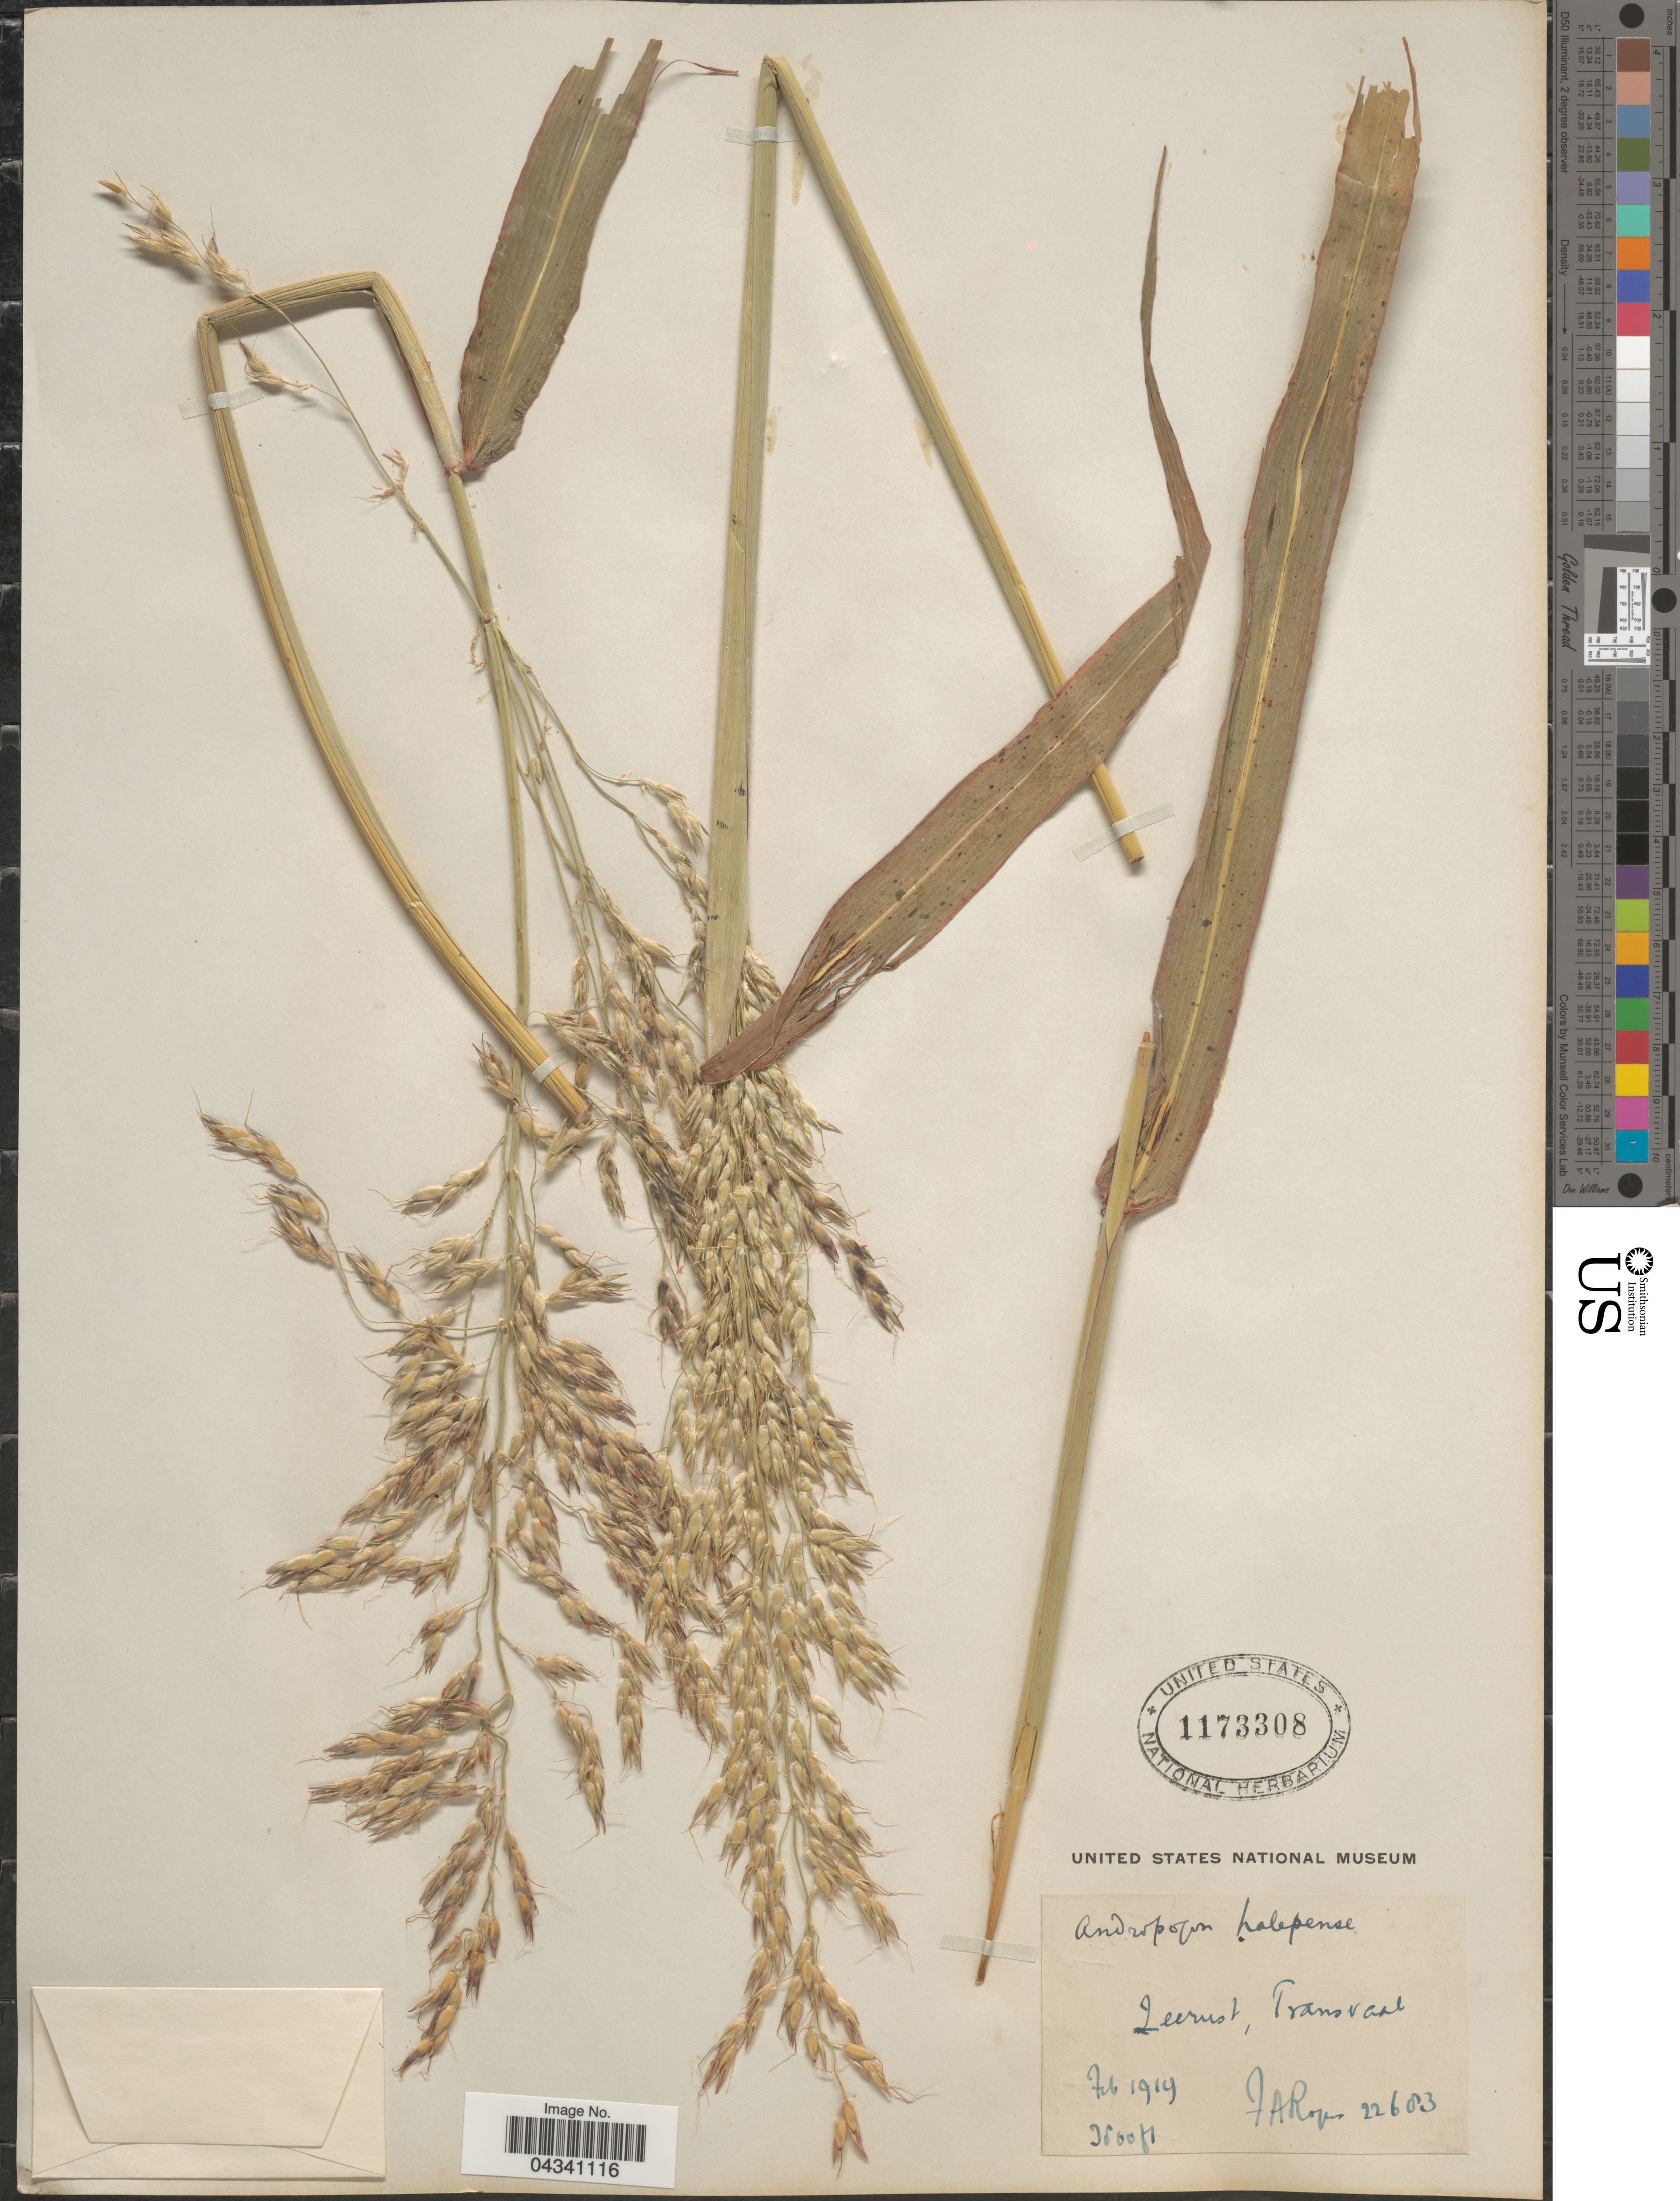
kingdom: Plantae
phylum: Tracheophyta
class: Liliopsida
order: Poales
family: Poaceae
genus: Sorghum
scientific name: Sorghum halepense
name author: (L.) Pers.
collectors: F. A. Rogers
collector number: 22683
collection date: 1919-02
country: South Africa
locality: Leerust, Transvaal.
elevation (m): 1158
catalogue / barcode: US 1173308